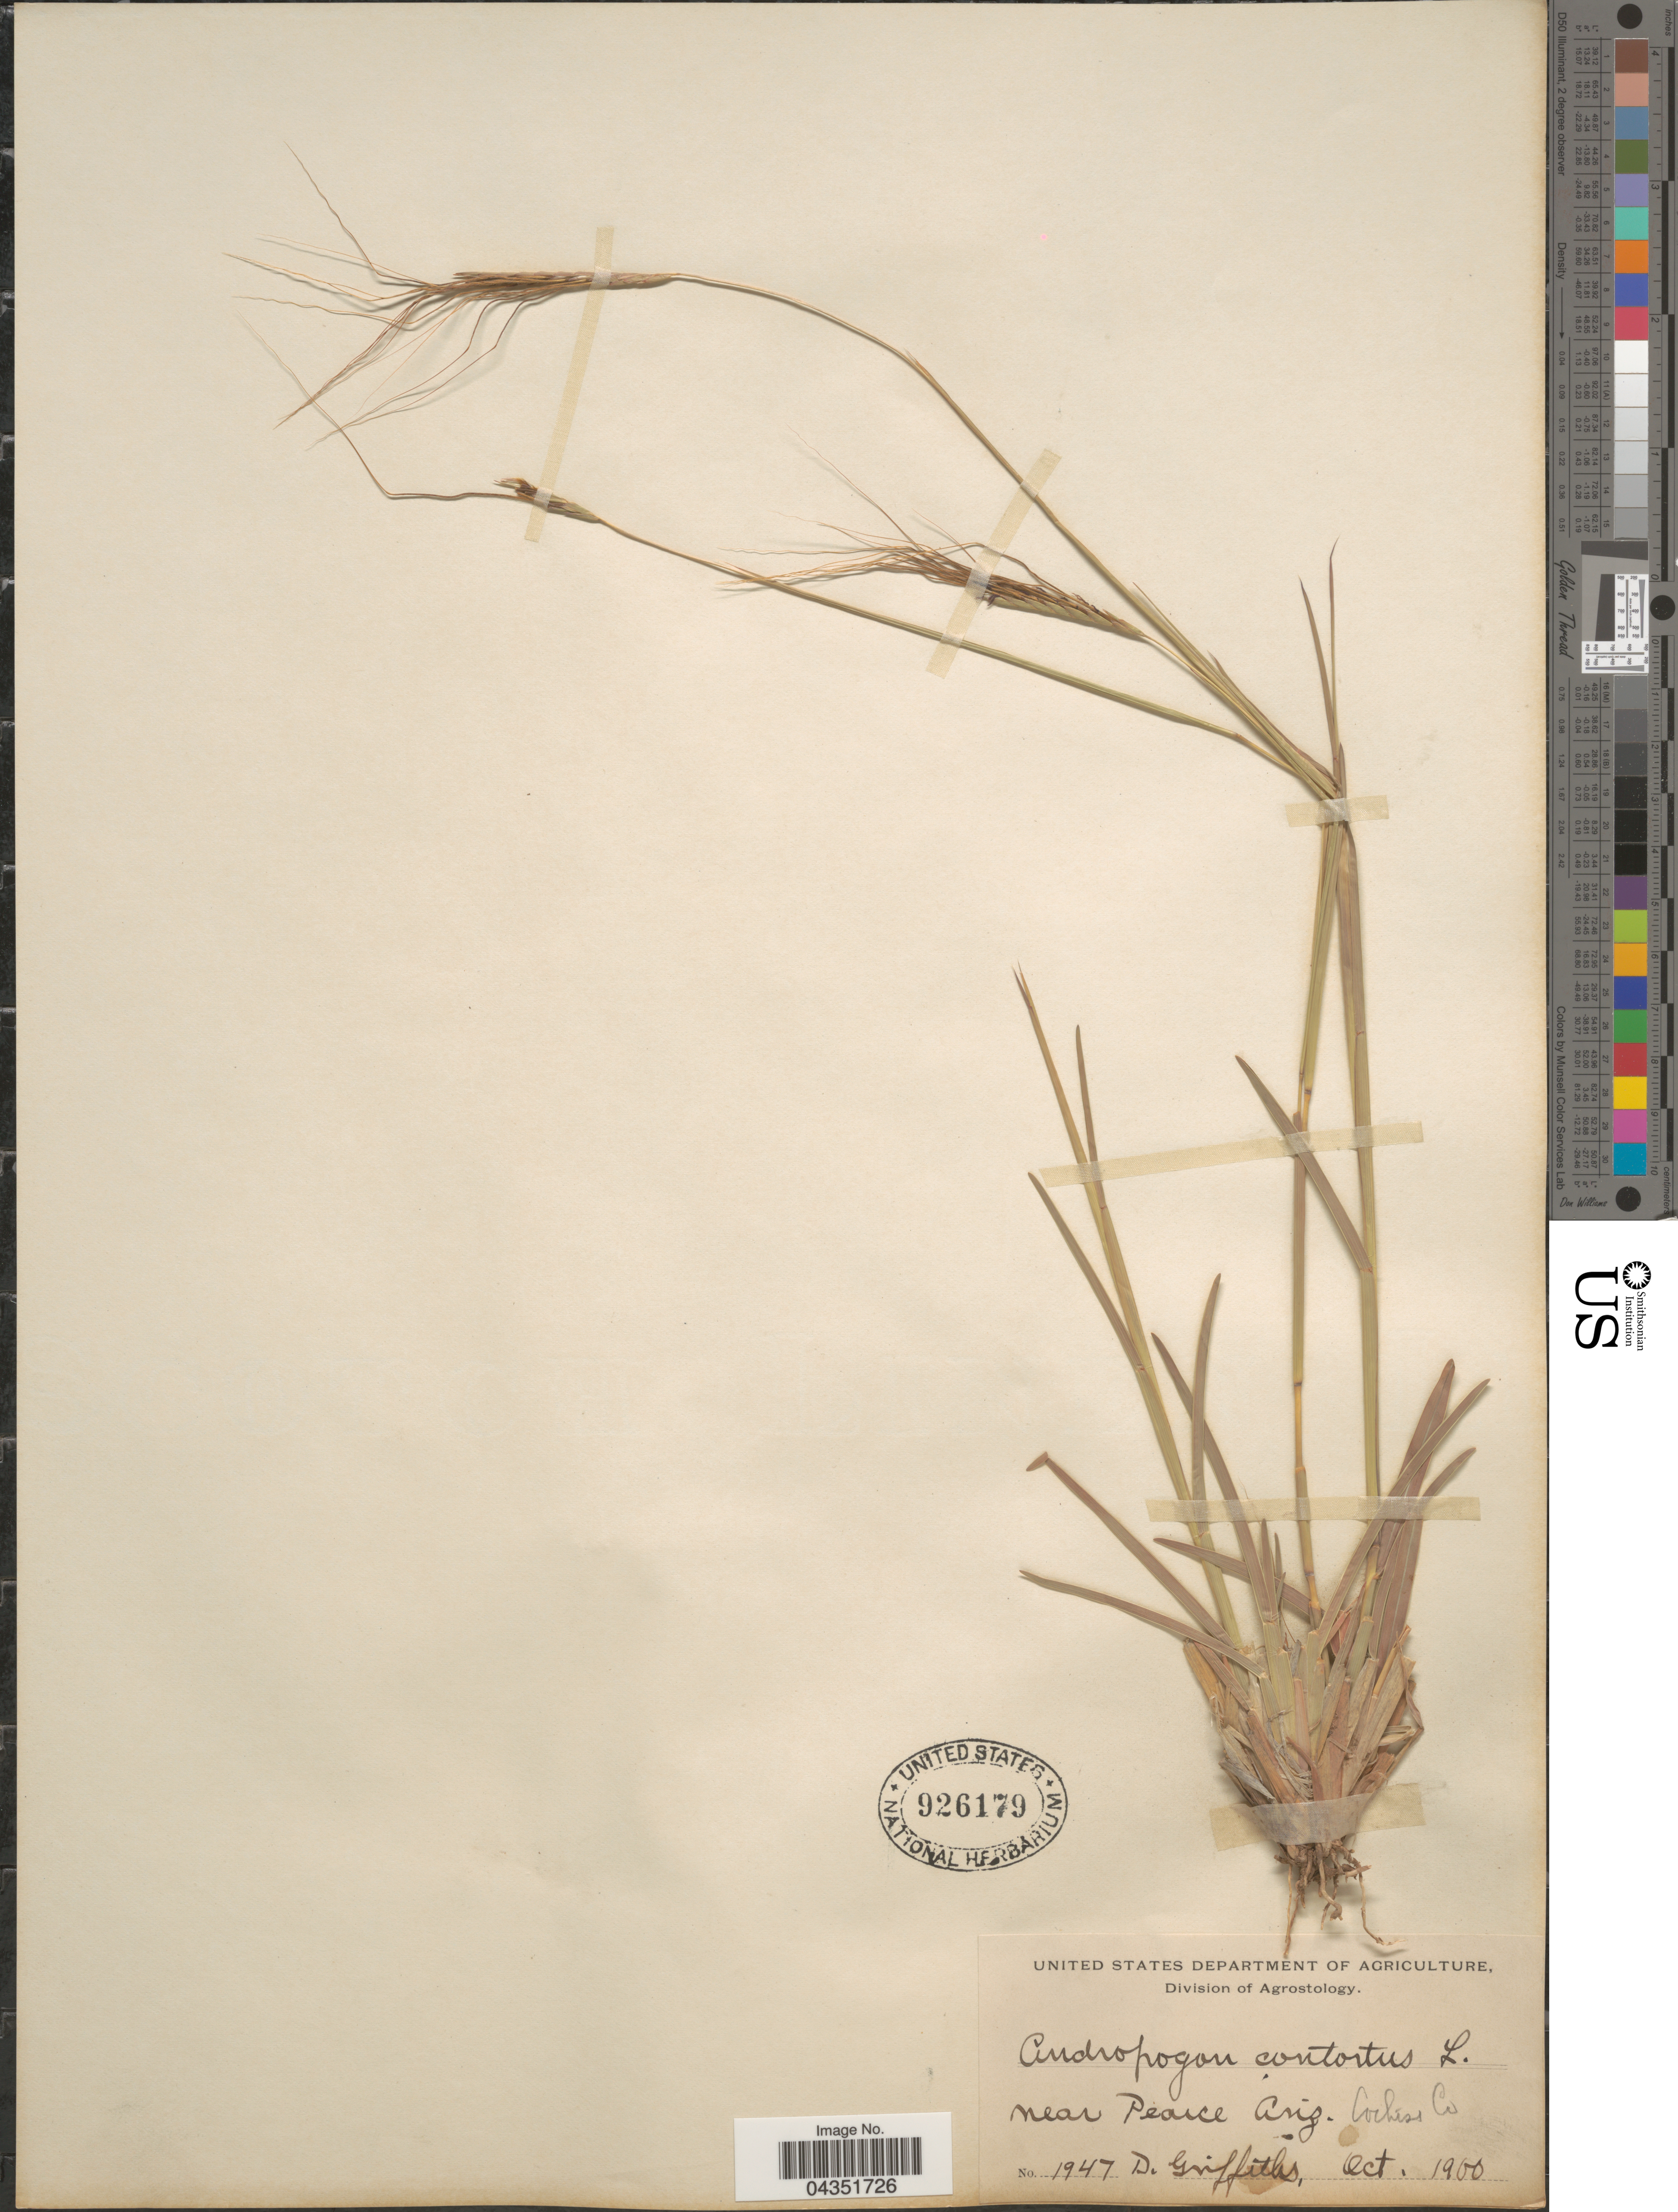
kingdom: Plantae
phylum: Tracheophyta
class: Liliopsida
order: Poales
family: Poaceae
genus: Heteropogon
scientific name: Heteropogon contortus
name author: (L.) P. Beauv. ex Roem. & Schult.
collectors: D. Griffiths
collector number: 1947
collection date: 1900-10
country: United States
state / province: Arizona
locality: Near Pearce Ariz. Cochise Co.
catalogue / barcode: US 926179